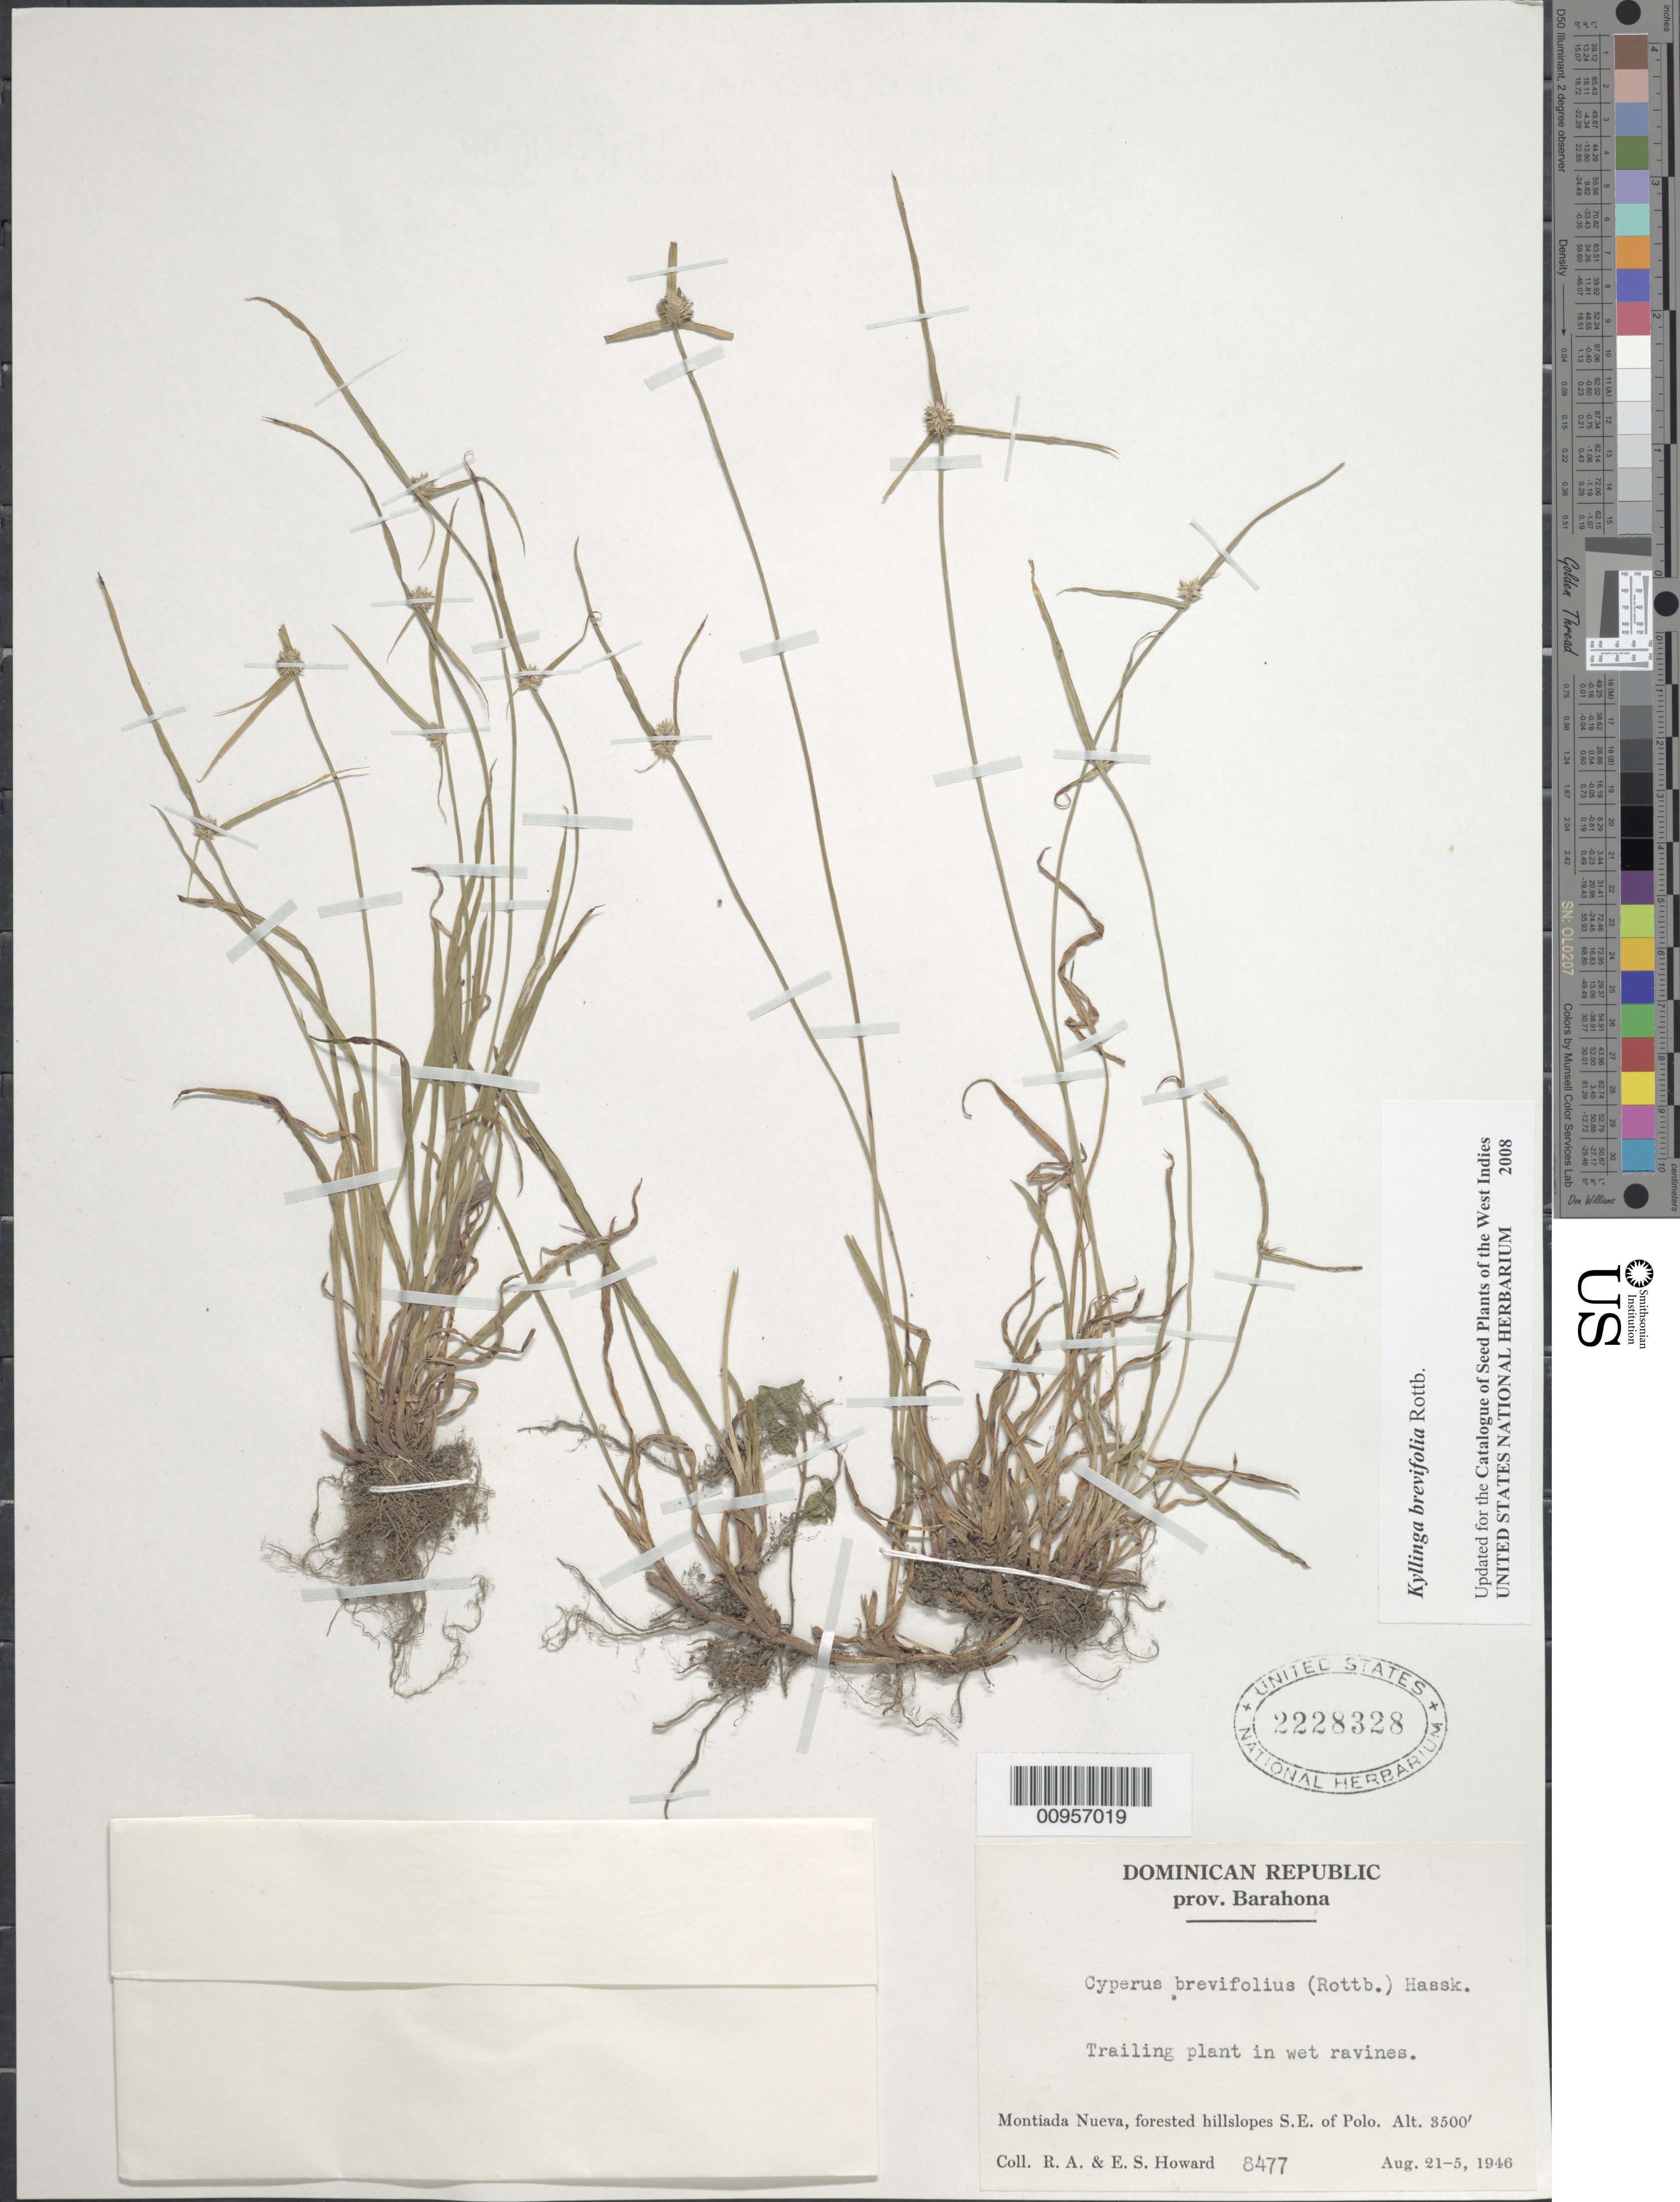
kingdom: Plantae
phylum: Tracheophyta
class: Liliopsida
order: Poales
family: Cyperaceae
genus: Cyperus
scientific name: Cyperus brevifolius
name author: (Rottb.) Hassk.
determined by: Strong, M. T., (US), Smithsonian Institution - National Museum of Natural History (UNITED STATES)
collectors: R. A. Howard & E. S. Howard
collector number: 8477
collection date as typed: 21 Aug 1946 to 25 Aug 1946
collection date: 1946-08-21/1946-08-25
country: Dominican Republic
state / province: Barahona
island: Hispaniola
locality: Montiada Nueva, forested hillsides SE of Polo, ravines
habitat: Wet ravines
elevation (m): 1067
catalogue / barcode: US 2228328